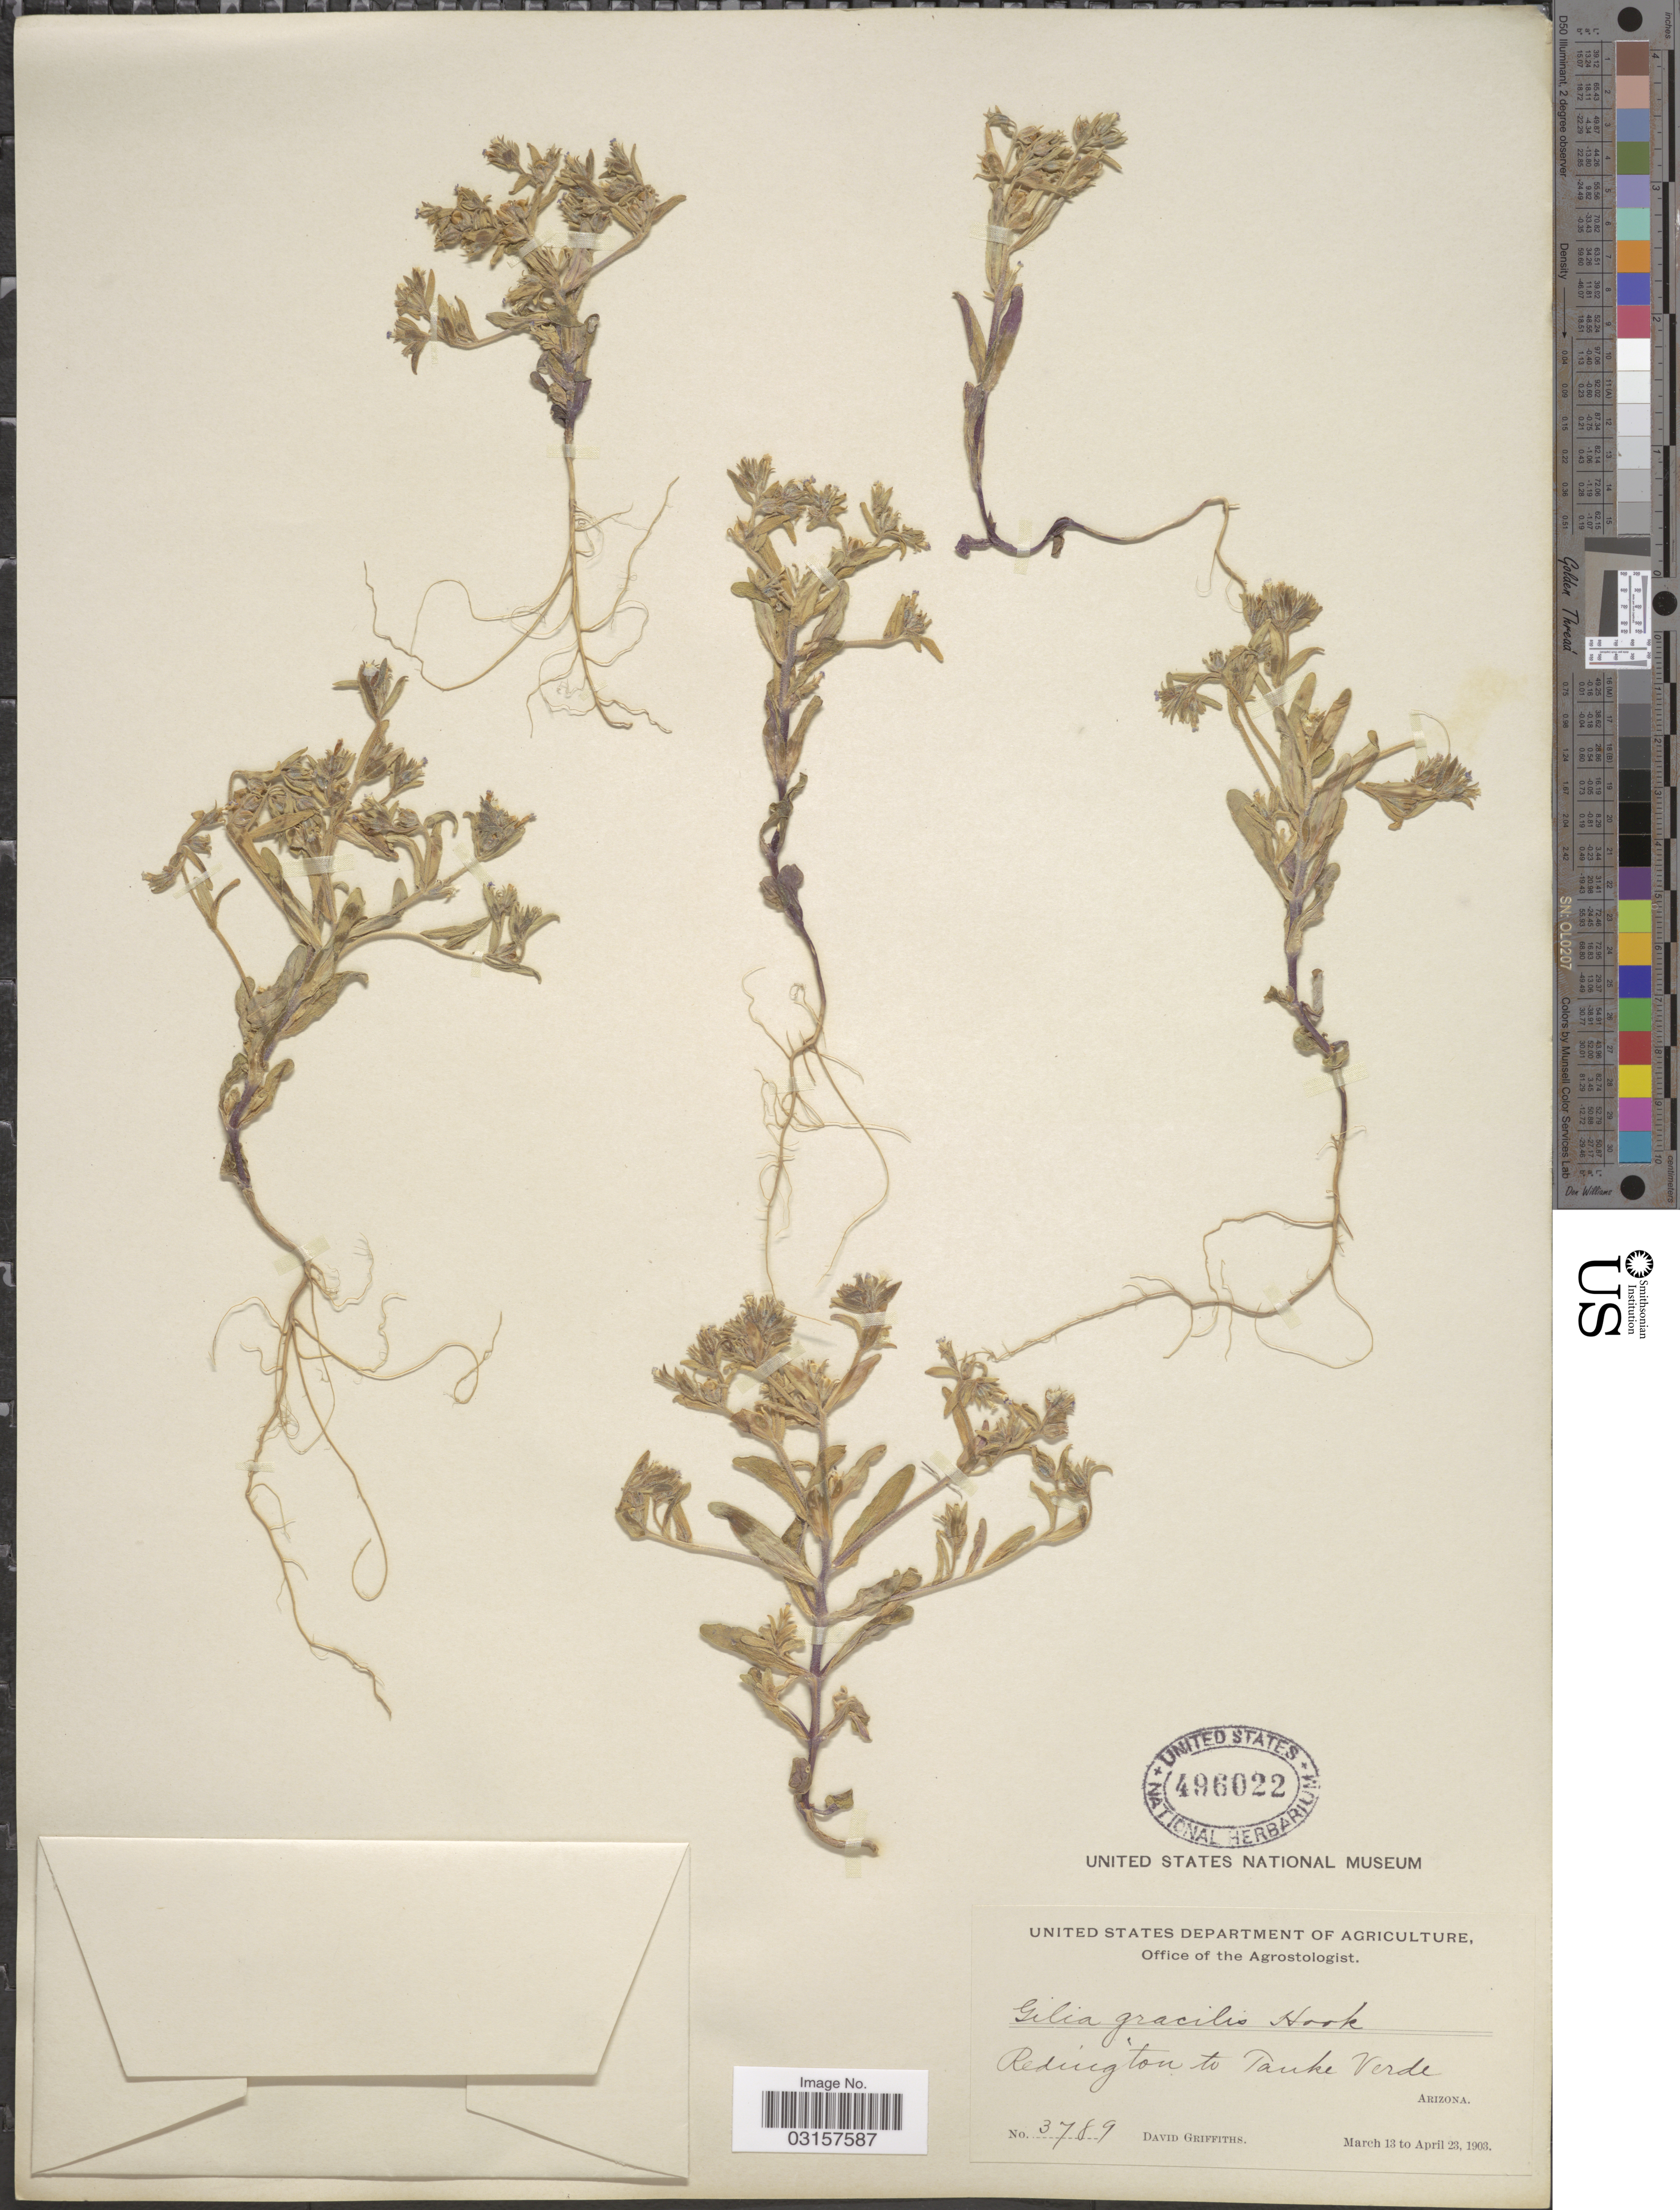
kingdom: Plantae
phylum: Tracheophyta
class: Magnoliopsida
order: Ericales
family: Polemoniaceae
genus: Microsteris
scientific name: Microsteris gracilis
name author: (Hook.) Greene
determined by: (US) Smithsonian Institution - National Museum of Natural History - Department of Botany (UNITED STATES)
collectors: D. Griffiths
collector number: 3789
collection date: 1903-03-13/1903-04-23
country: United States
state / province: Arizona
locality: Redington to Tanke Verde.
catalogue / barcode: US 496022